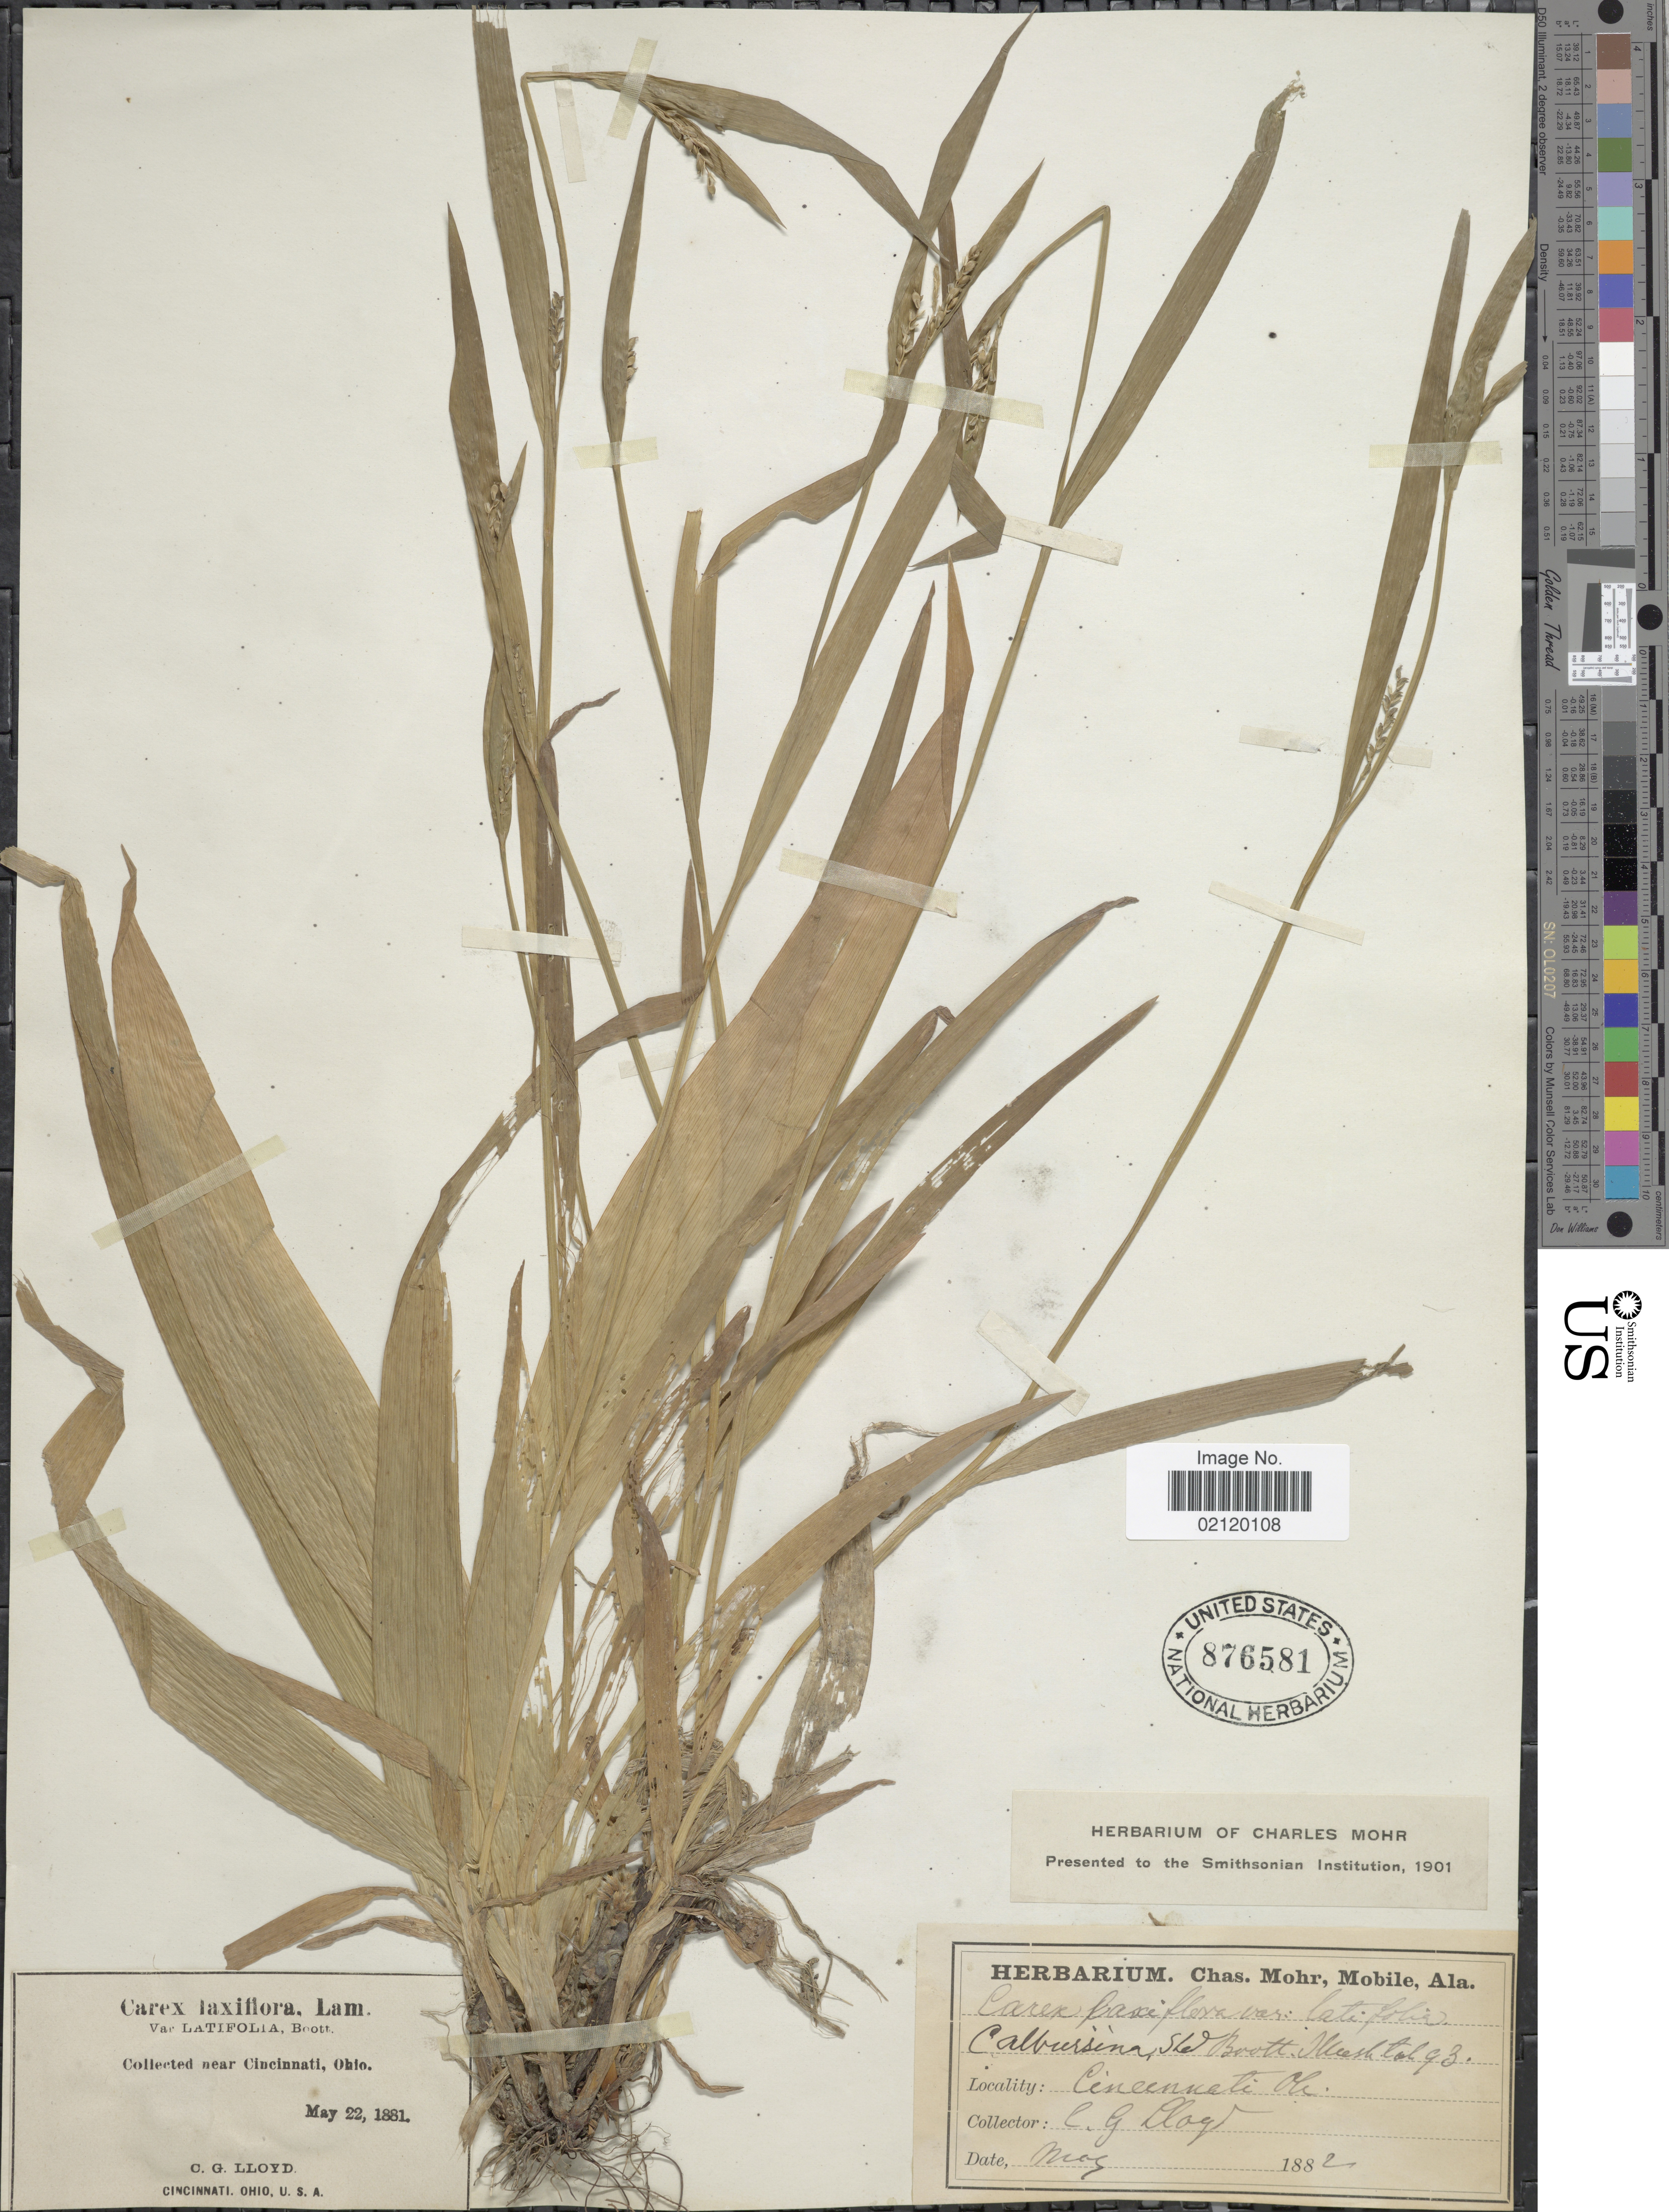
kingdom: Plantae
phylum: Tracheophyta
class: Liliopsida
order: Poales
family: Cyperaceae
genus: Carex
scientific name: Carex laxiflora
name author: Lam.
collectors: C. G. Lloyd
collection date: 1881-05-22/1882-05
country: United States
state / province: Ohio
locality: Near Cincinnati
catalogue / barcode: US 876581